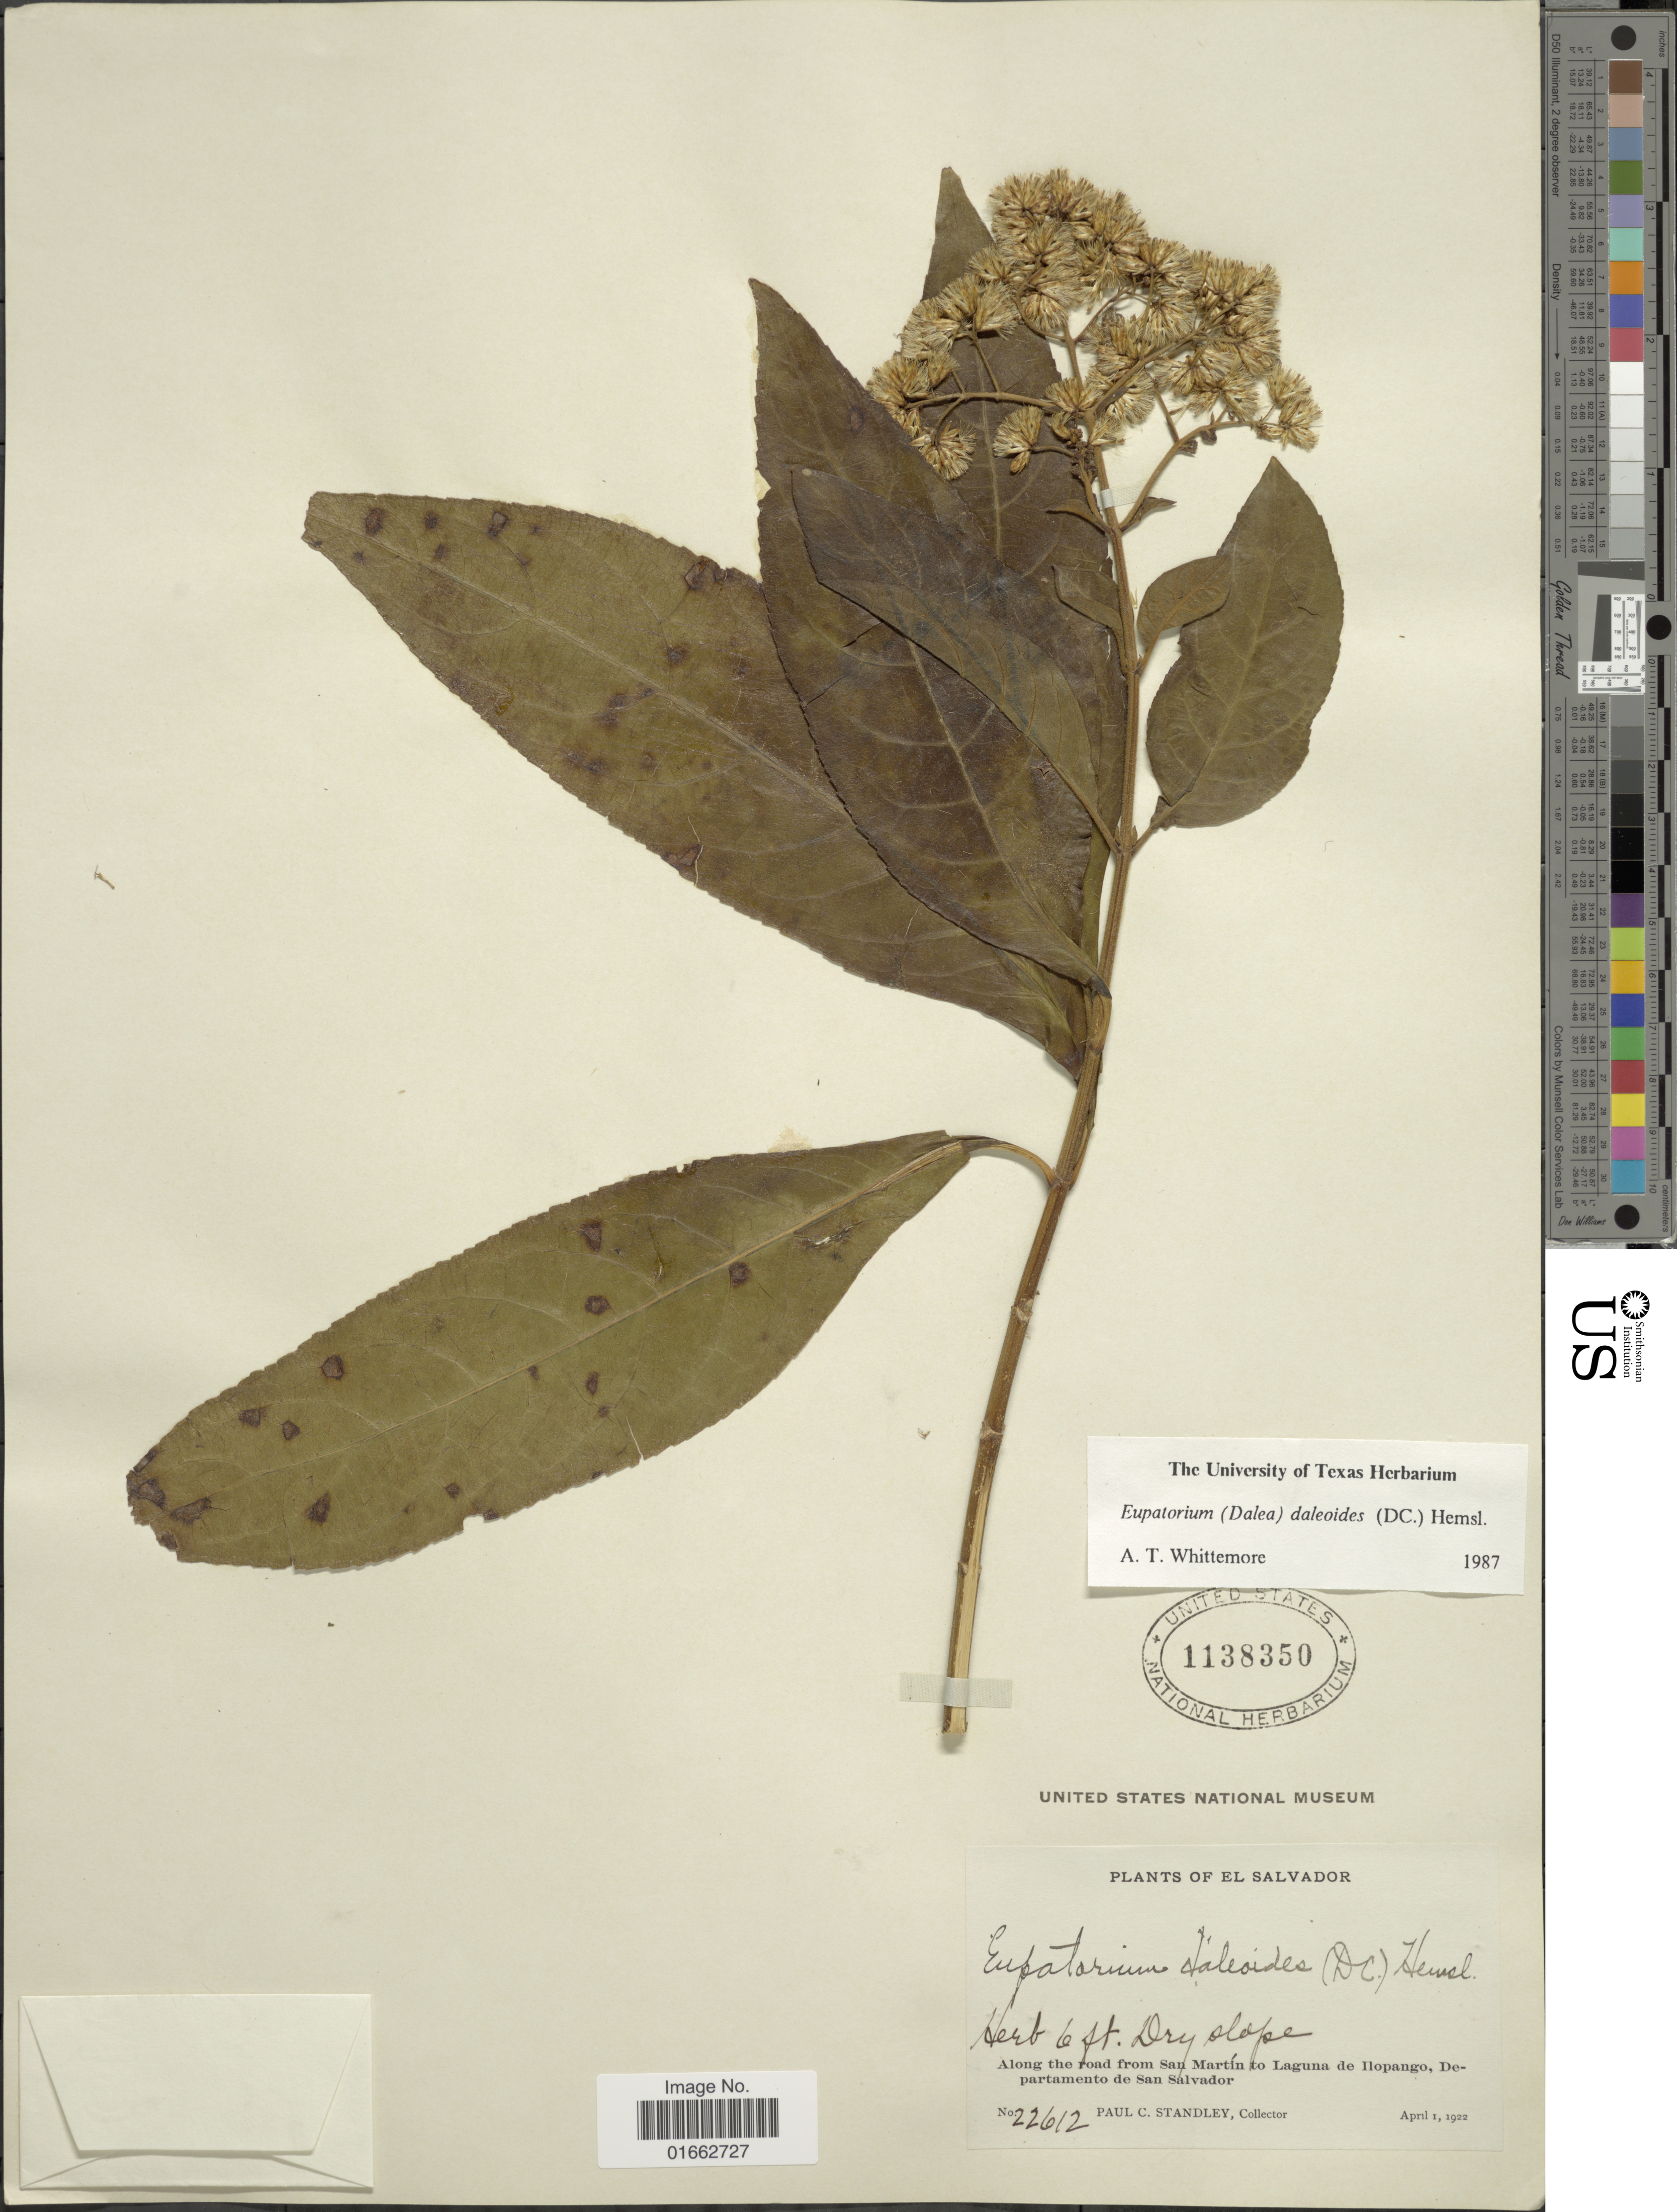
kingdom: Plantae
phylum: Tracheophyta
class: Magnoliopsida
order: Asterales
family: Asteraceae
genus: Critonia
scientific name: Critonia daleoides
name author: DC.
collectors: P. C. Standley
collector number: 22612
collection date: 1922-04-01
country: El Salvador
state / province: San Salvador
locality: Along the road from San Martín to Laguna de Hopango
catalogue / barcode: US 1138350